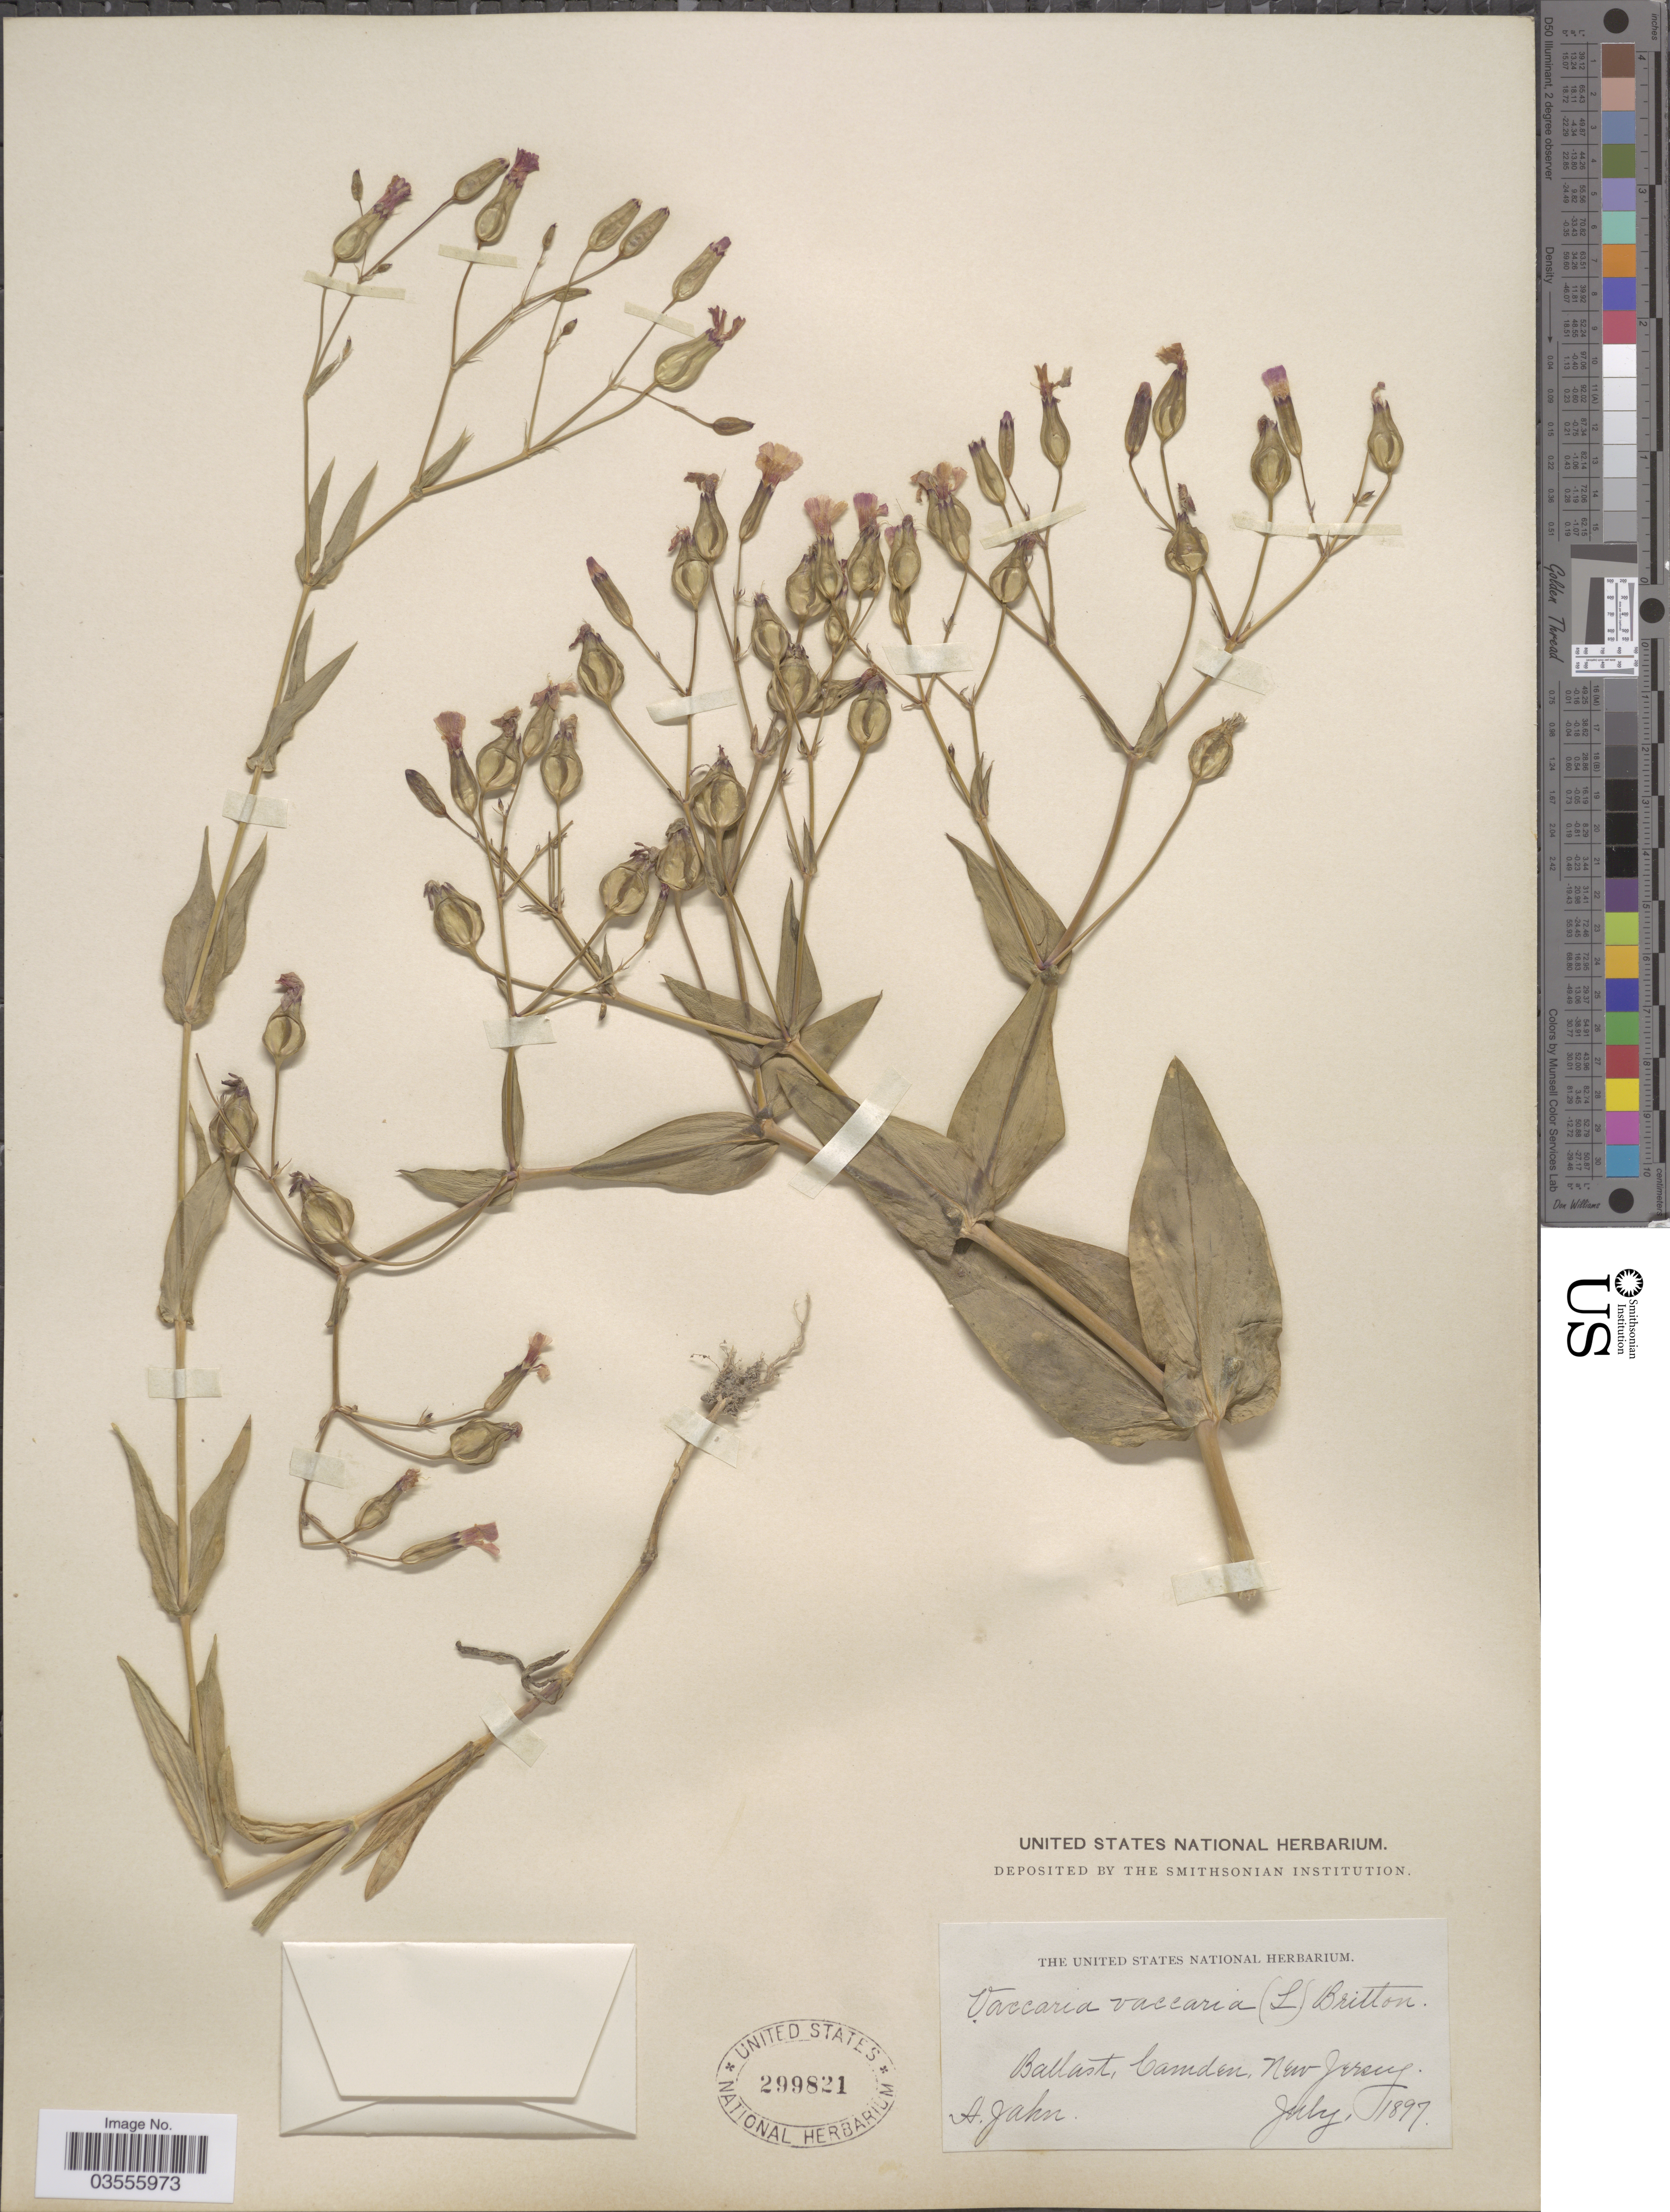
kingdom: Plantae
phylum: Tracheophyta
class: Magnoliopsida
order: Caryophyllales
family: Caryophyllaceae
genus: Gypsophila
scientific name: Gypsophila vaccaria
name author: (L.) Sm.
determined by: Strong, M. T., (US), Smithsonian Institution - National Museum of Natural History (UNITED STATES)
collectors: A. Jahn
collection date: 1897-07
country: United States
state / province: New Jersey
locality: Ballast, Camden.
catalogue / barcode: US 299821